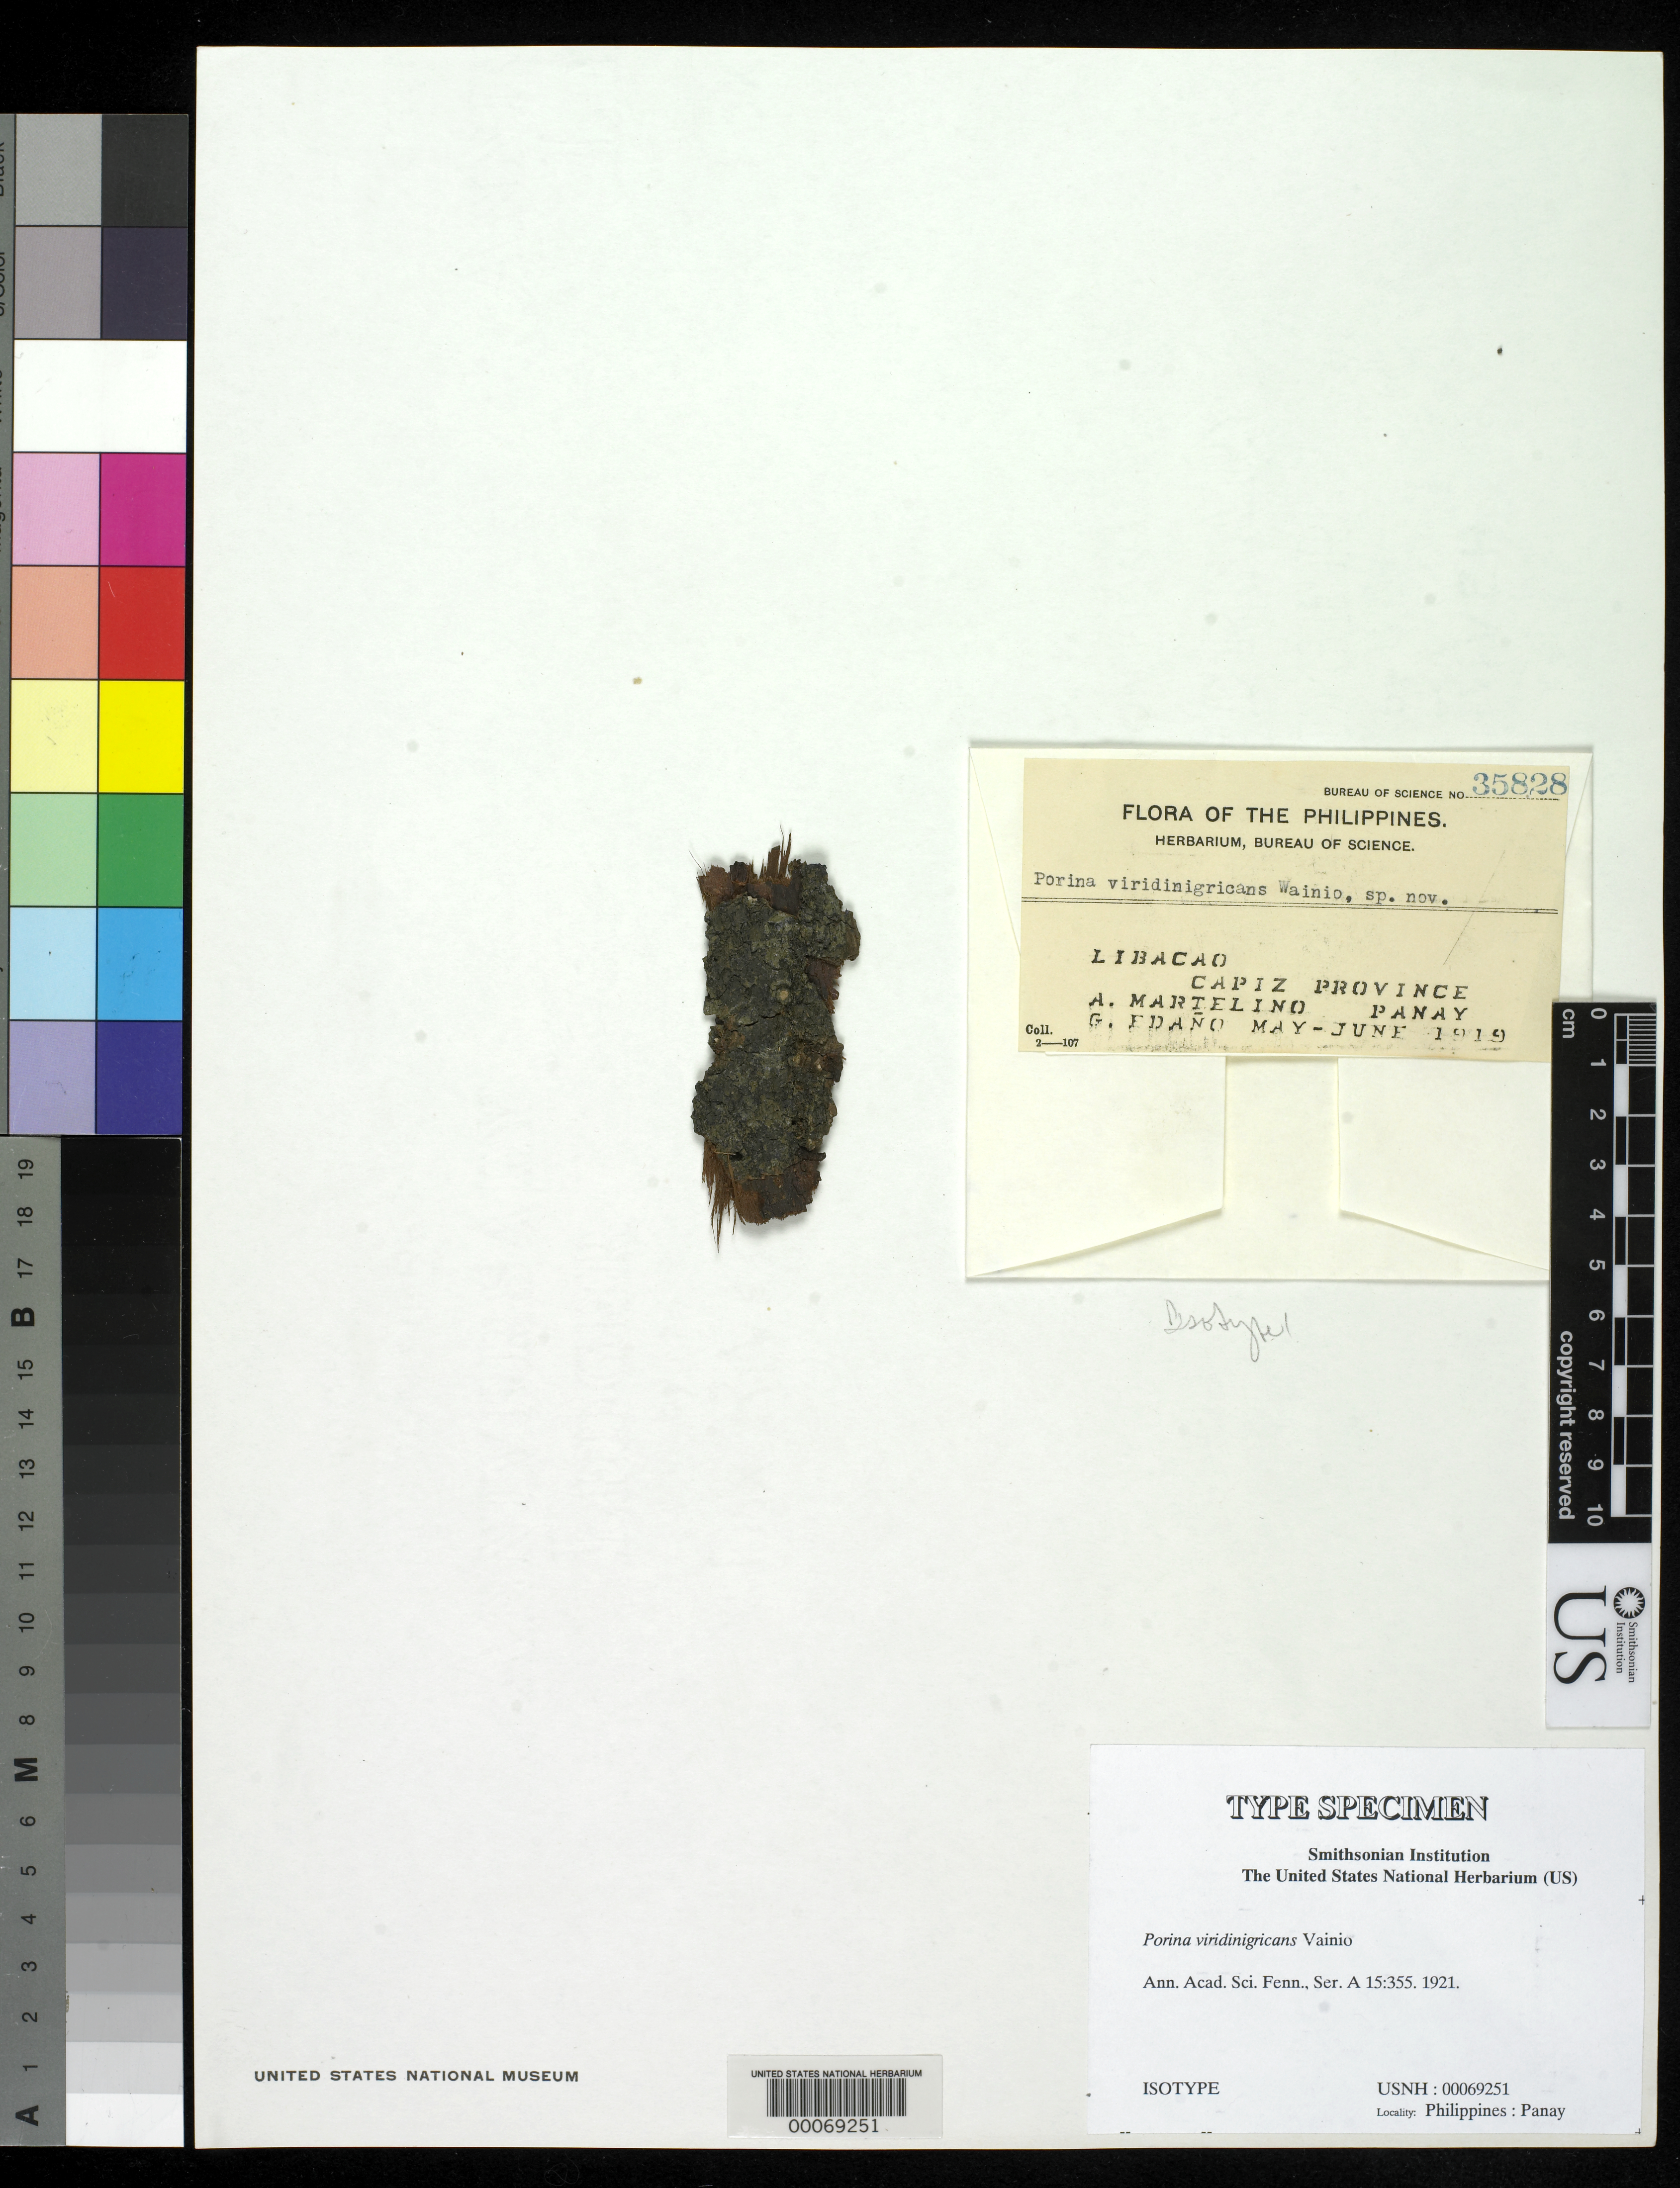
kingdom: Fungi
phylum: Ascomycota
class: Lecanoromycetes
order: Ostropales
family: Porinaceae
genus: Porina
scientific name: Porina viridinigricans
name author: Vain.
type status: Isotype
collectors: A. Martelino & G. E. Edaño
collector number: Bur. Sci. 35828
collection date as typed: May 1919 to -- Jun 1919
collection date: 1919-05/1919-06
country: Philippines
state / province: Western Visayas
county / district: Capiz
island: Panay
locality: Libacao.